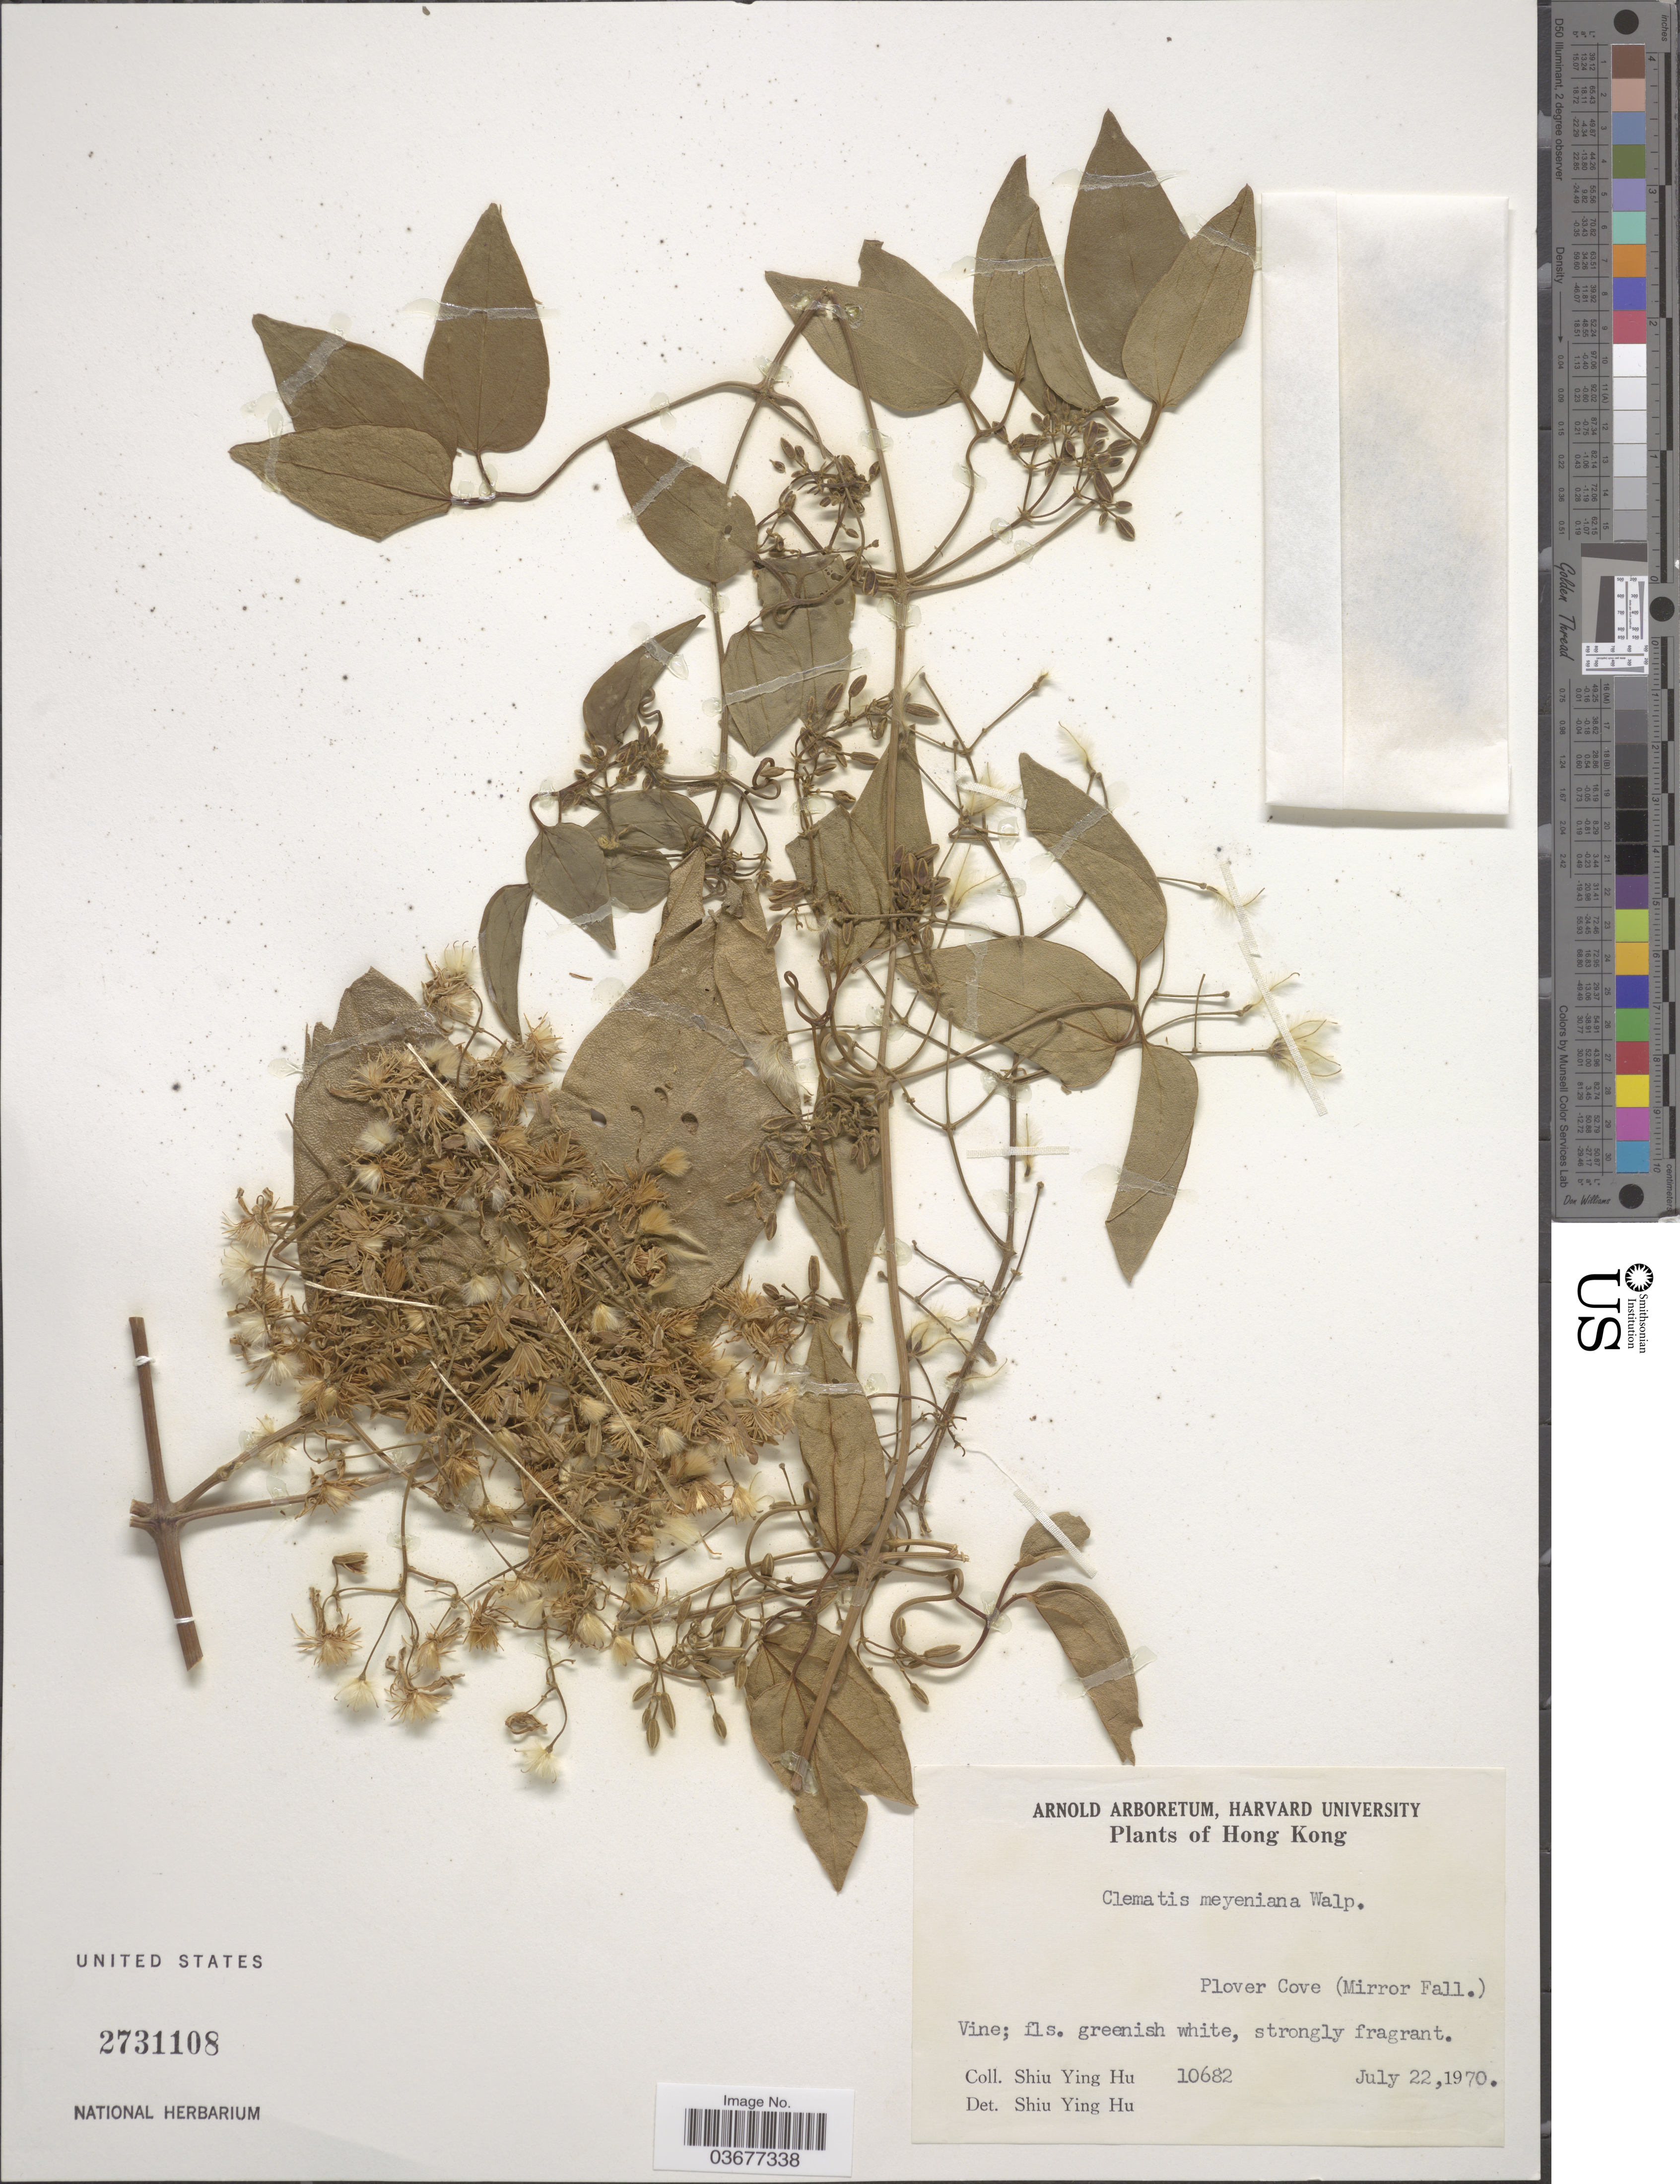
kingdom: Plantae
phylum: Tracheophyta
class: Magnoliopsida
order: Ranunculales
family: Ranunculaceae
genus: Clematis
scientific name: Clematis meyeniana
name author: Walp.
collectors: S. Y. Hu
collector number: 10682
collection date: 1970-07-22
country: China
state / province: Hong Kong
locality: Plover Cove (Mirror Fall.).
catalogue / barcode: US 2731108